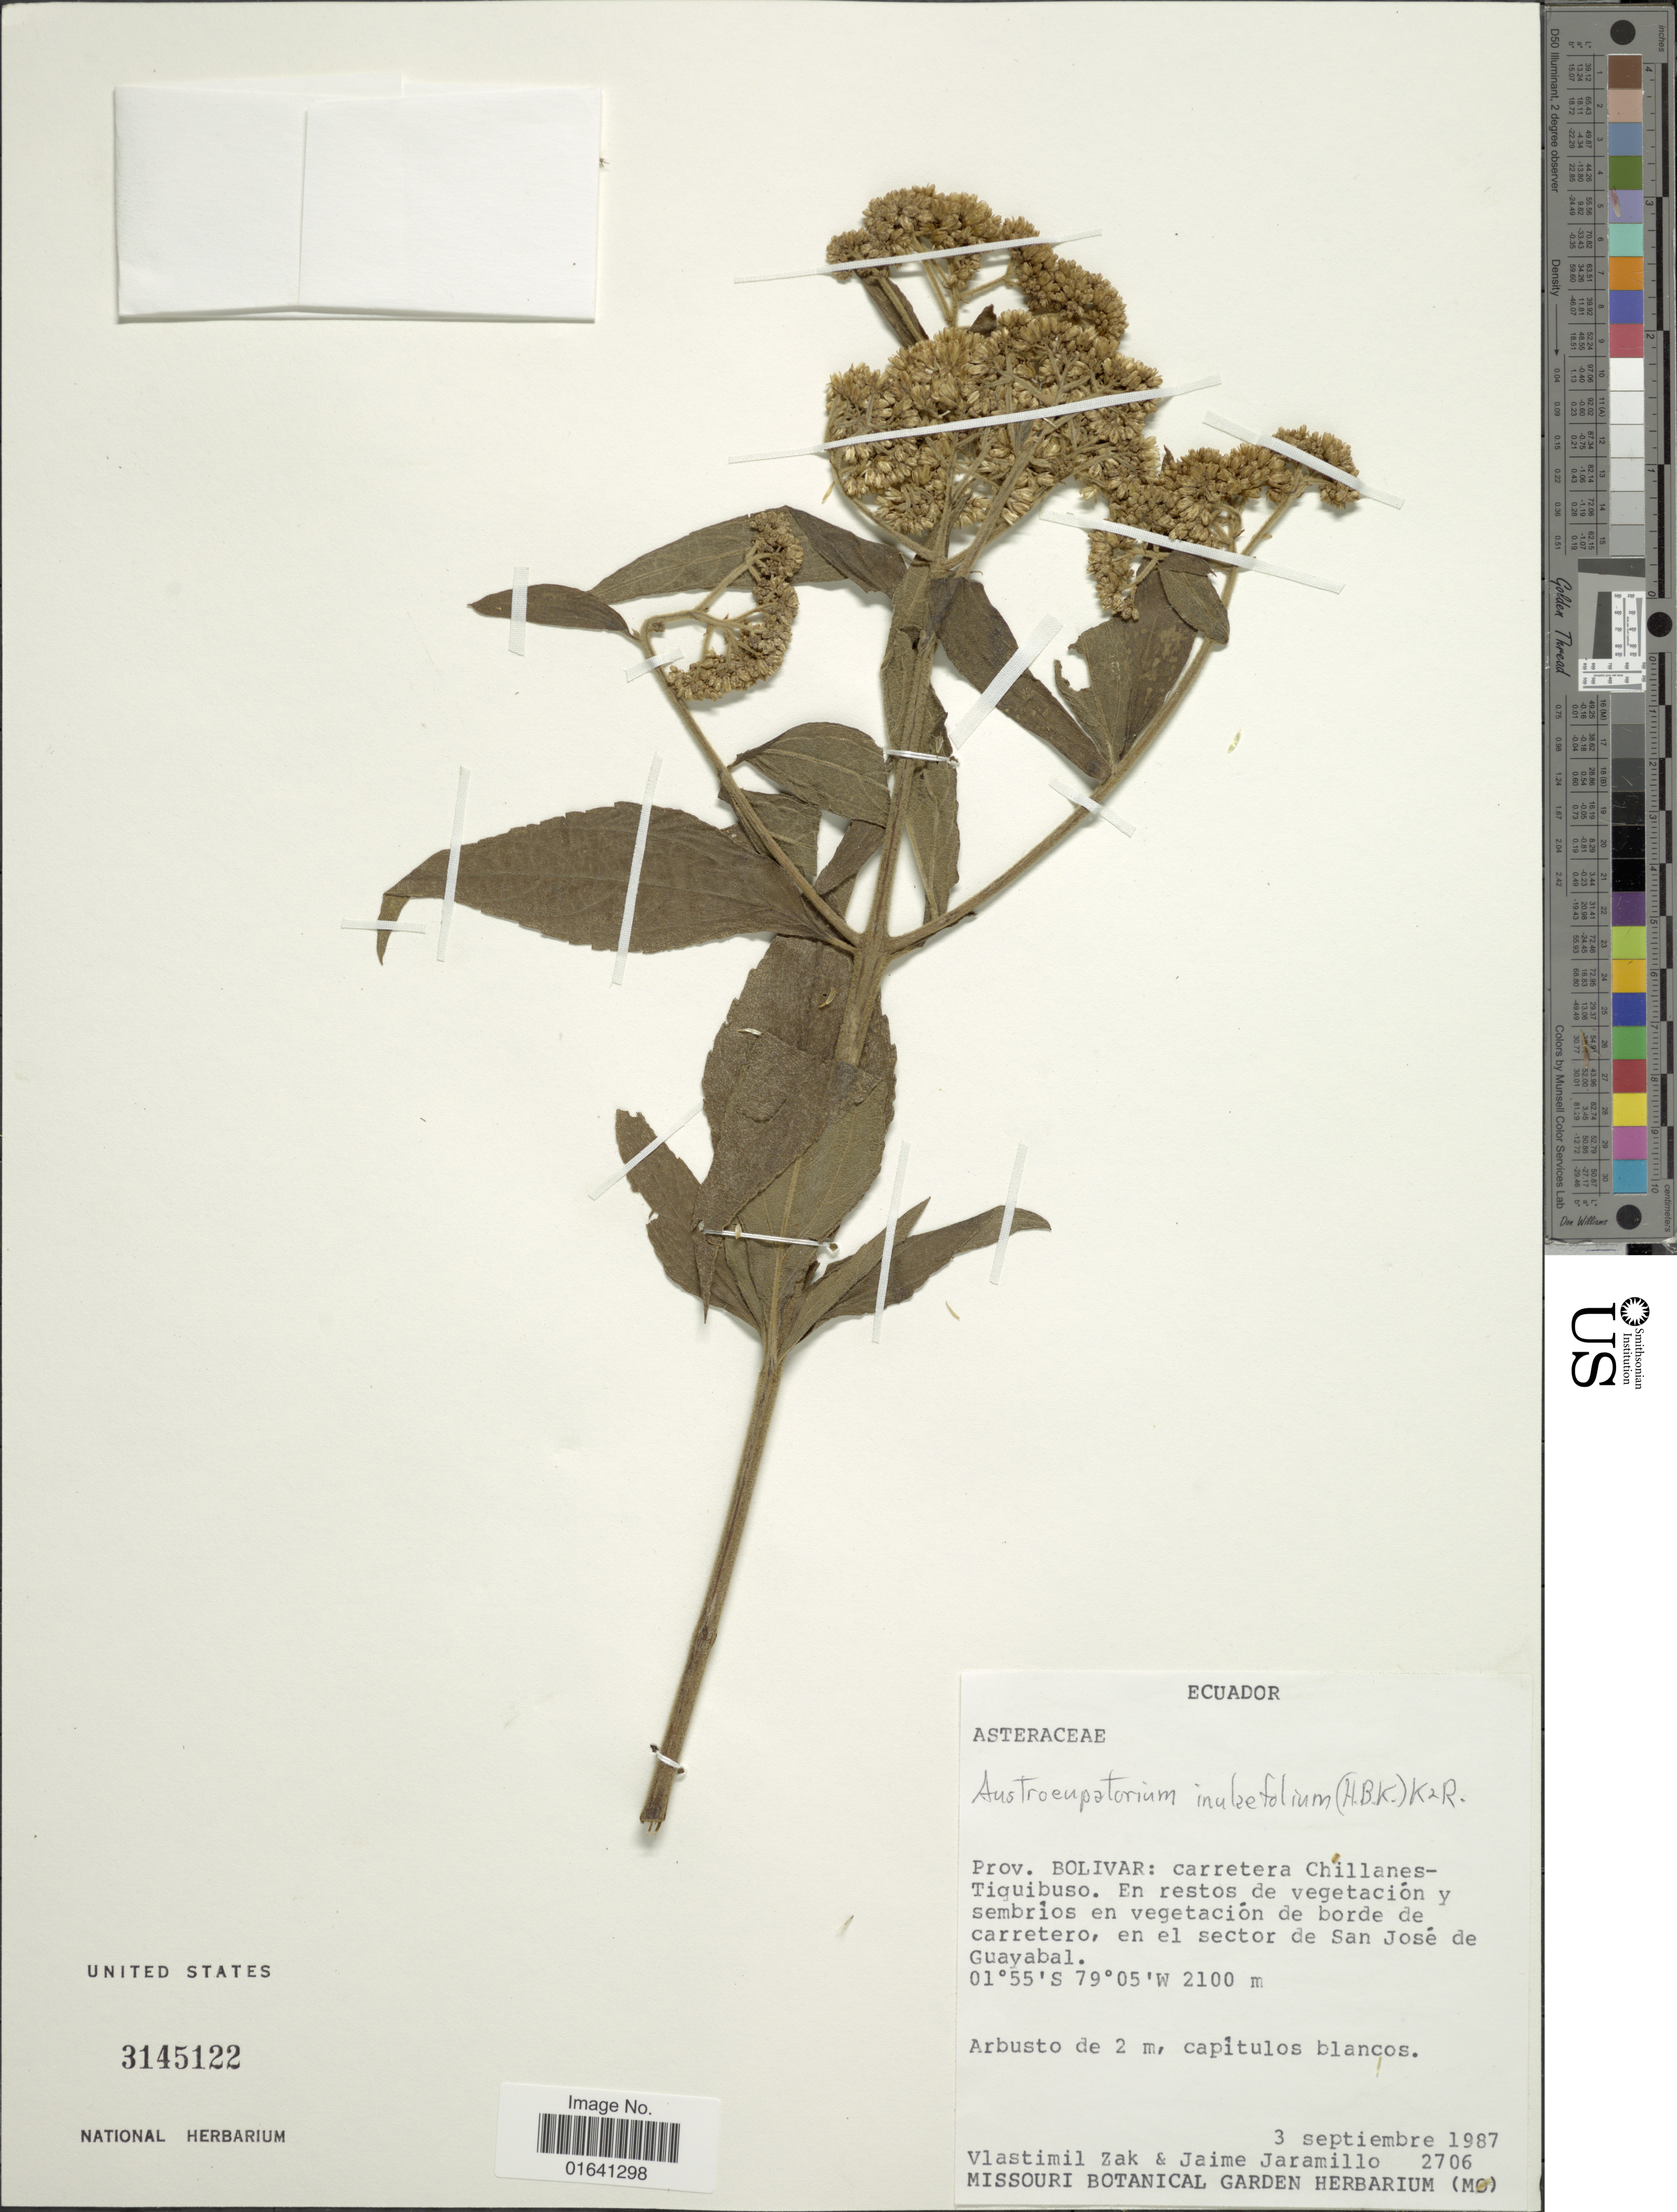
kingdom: Plantae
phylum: Tracheophyta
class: Magnoliopsida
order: Asterales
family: Asteraceae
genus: Austroeupatorium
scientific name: Austroeupatorium inulaefolium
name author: (Kunth) R.M. King & H. Rob.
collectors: V. Zak & J. Jaramillo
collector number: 2706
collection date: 1987-09-03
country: Ecuador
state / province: Bolívar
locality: Carretera Chillanes-Tiquibuso. En restos de vegetación y sembrios en vegetación de borde de carretero, en el sector de San José de Guayabal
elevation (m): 2100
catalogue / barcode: US 3145122